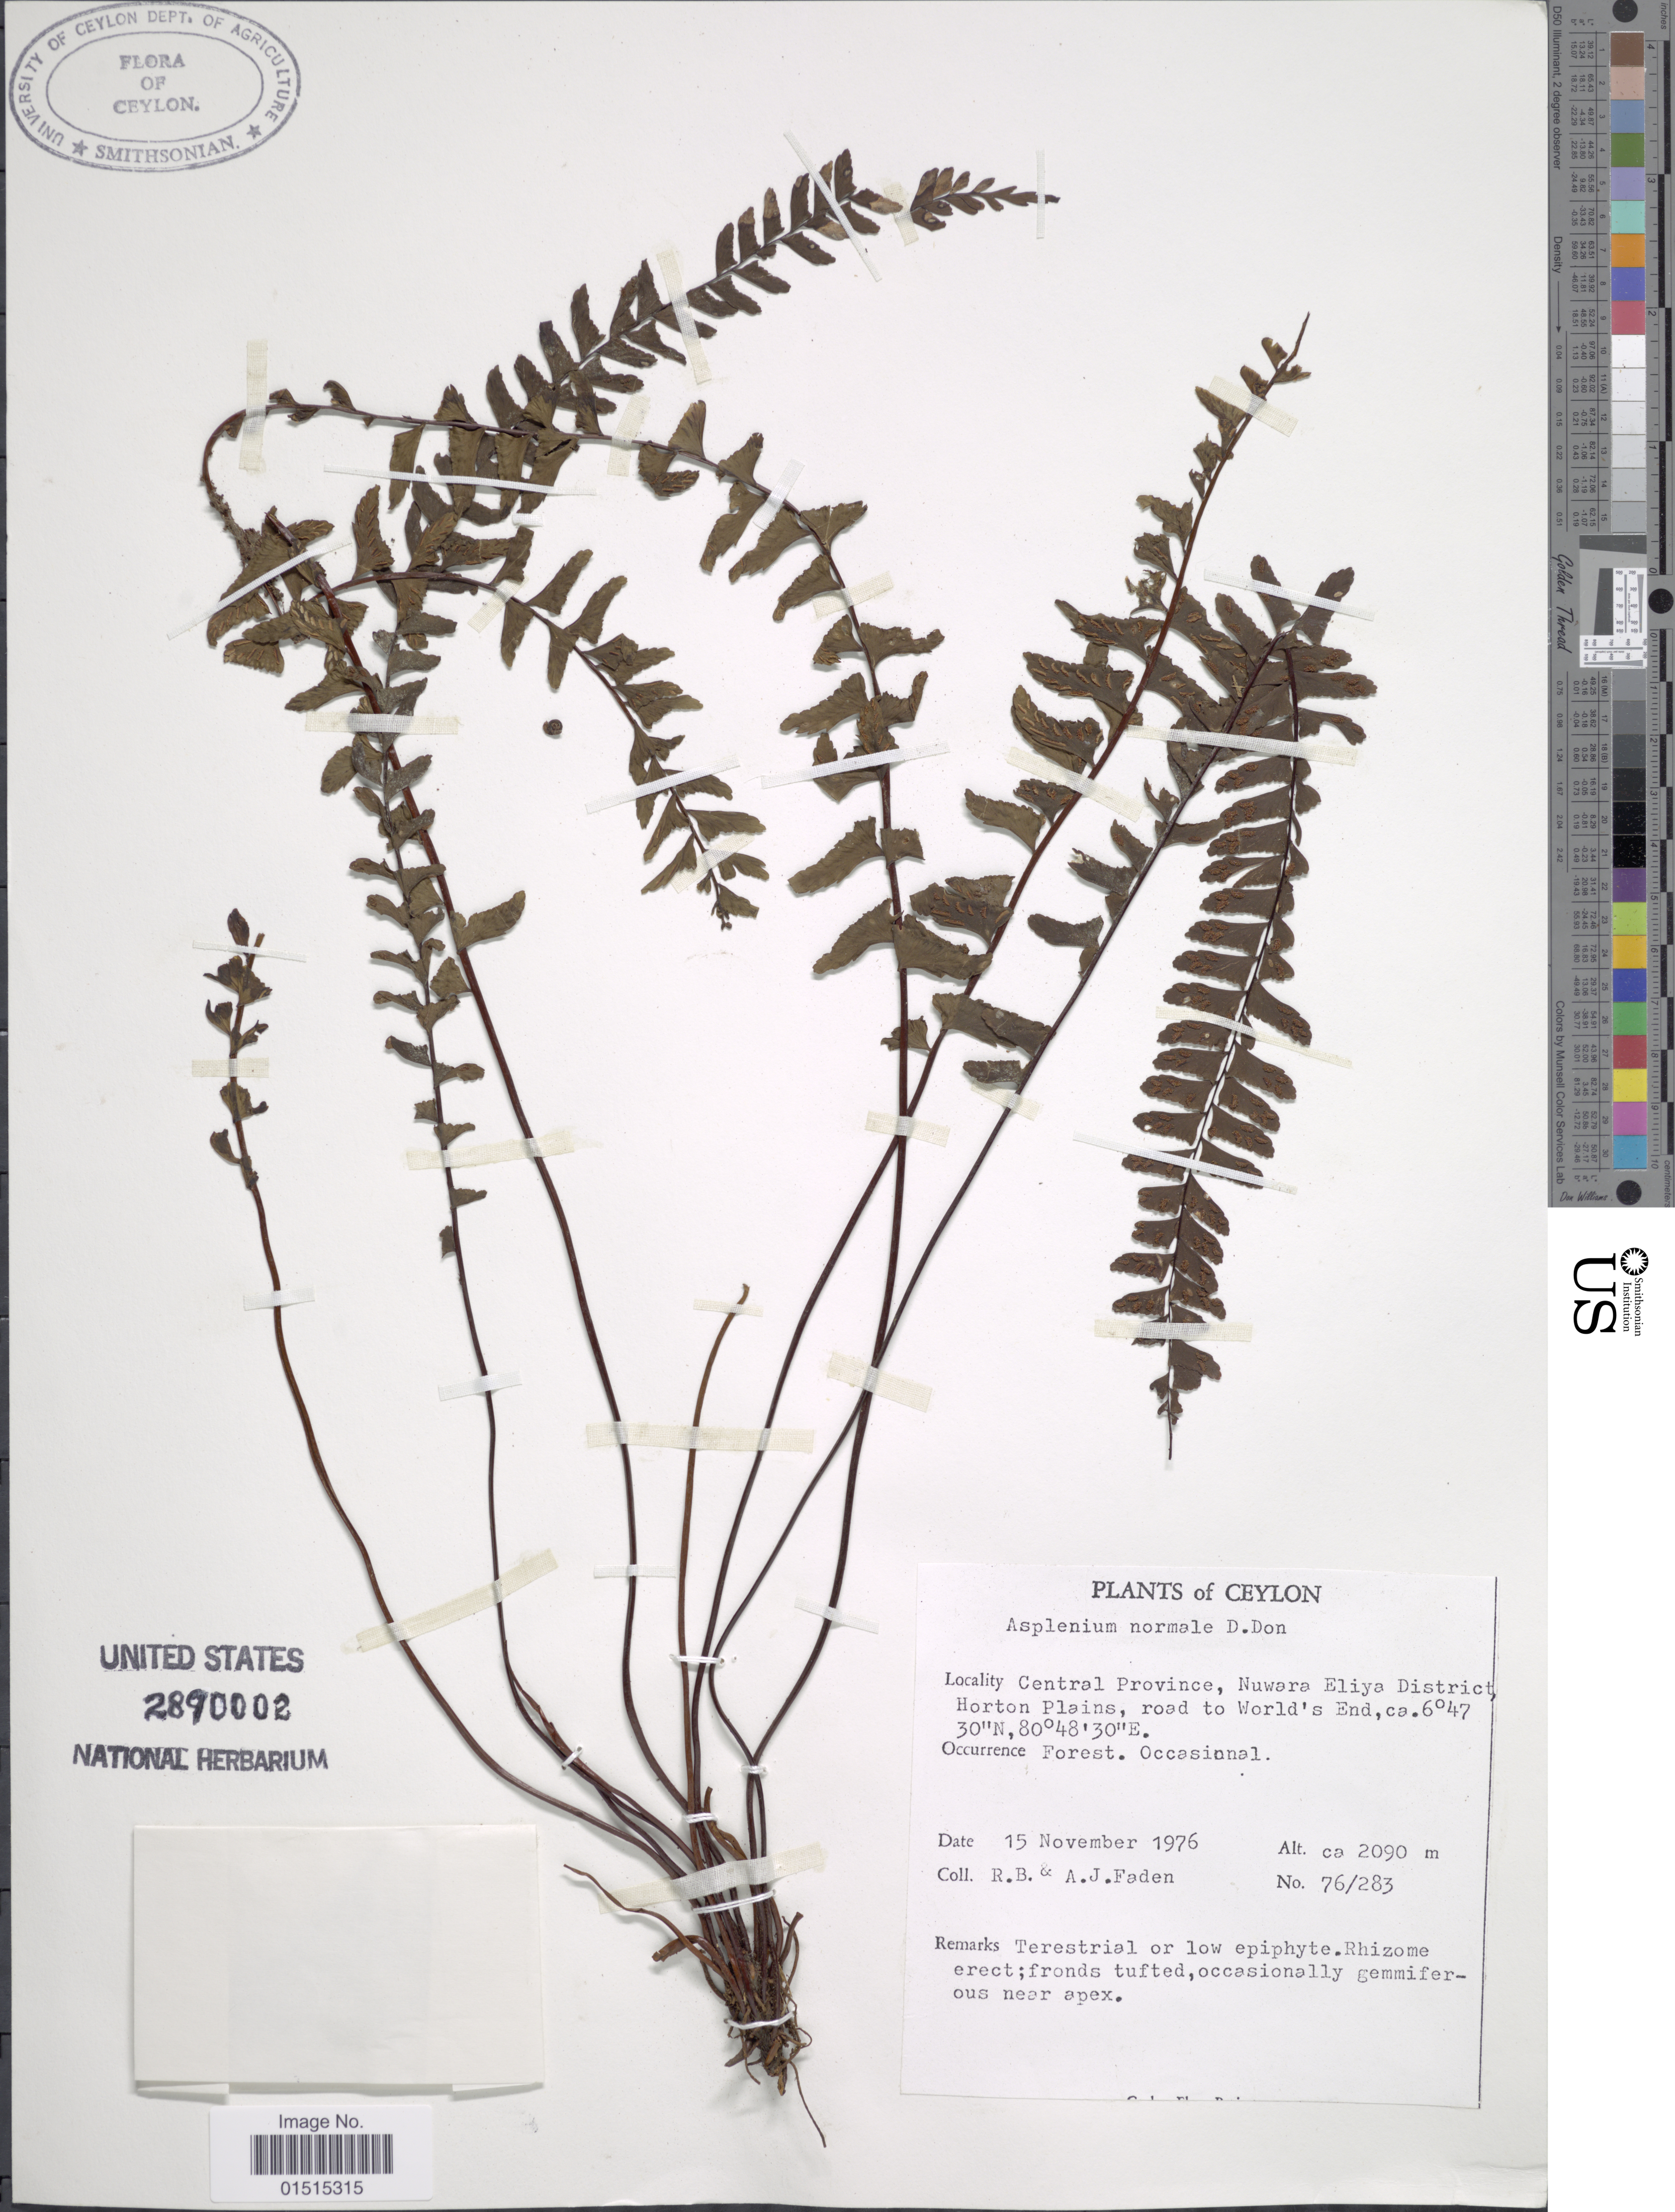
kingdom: Plantae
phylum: Tracheophyta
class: Polypodiopsida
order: Polypodiales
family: Aspleniaceae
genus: Asplenium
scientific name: Asplenium normale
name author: D. Don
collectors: R. B. Faden & A. J. Faden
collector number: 76/283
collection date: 1976-11-15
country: Sri Lanka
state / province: Central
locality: Ceylon, Nuwara Eliya District, Horton Plains, road to World's End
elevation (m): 2090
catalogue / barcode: US 2890002